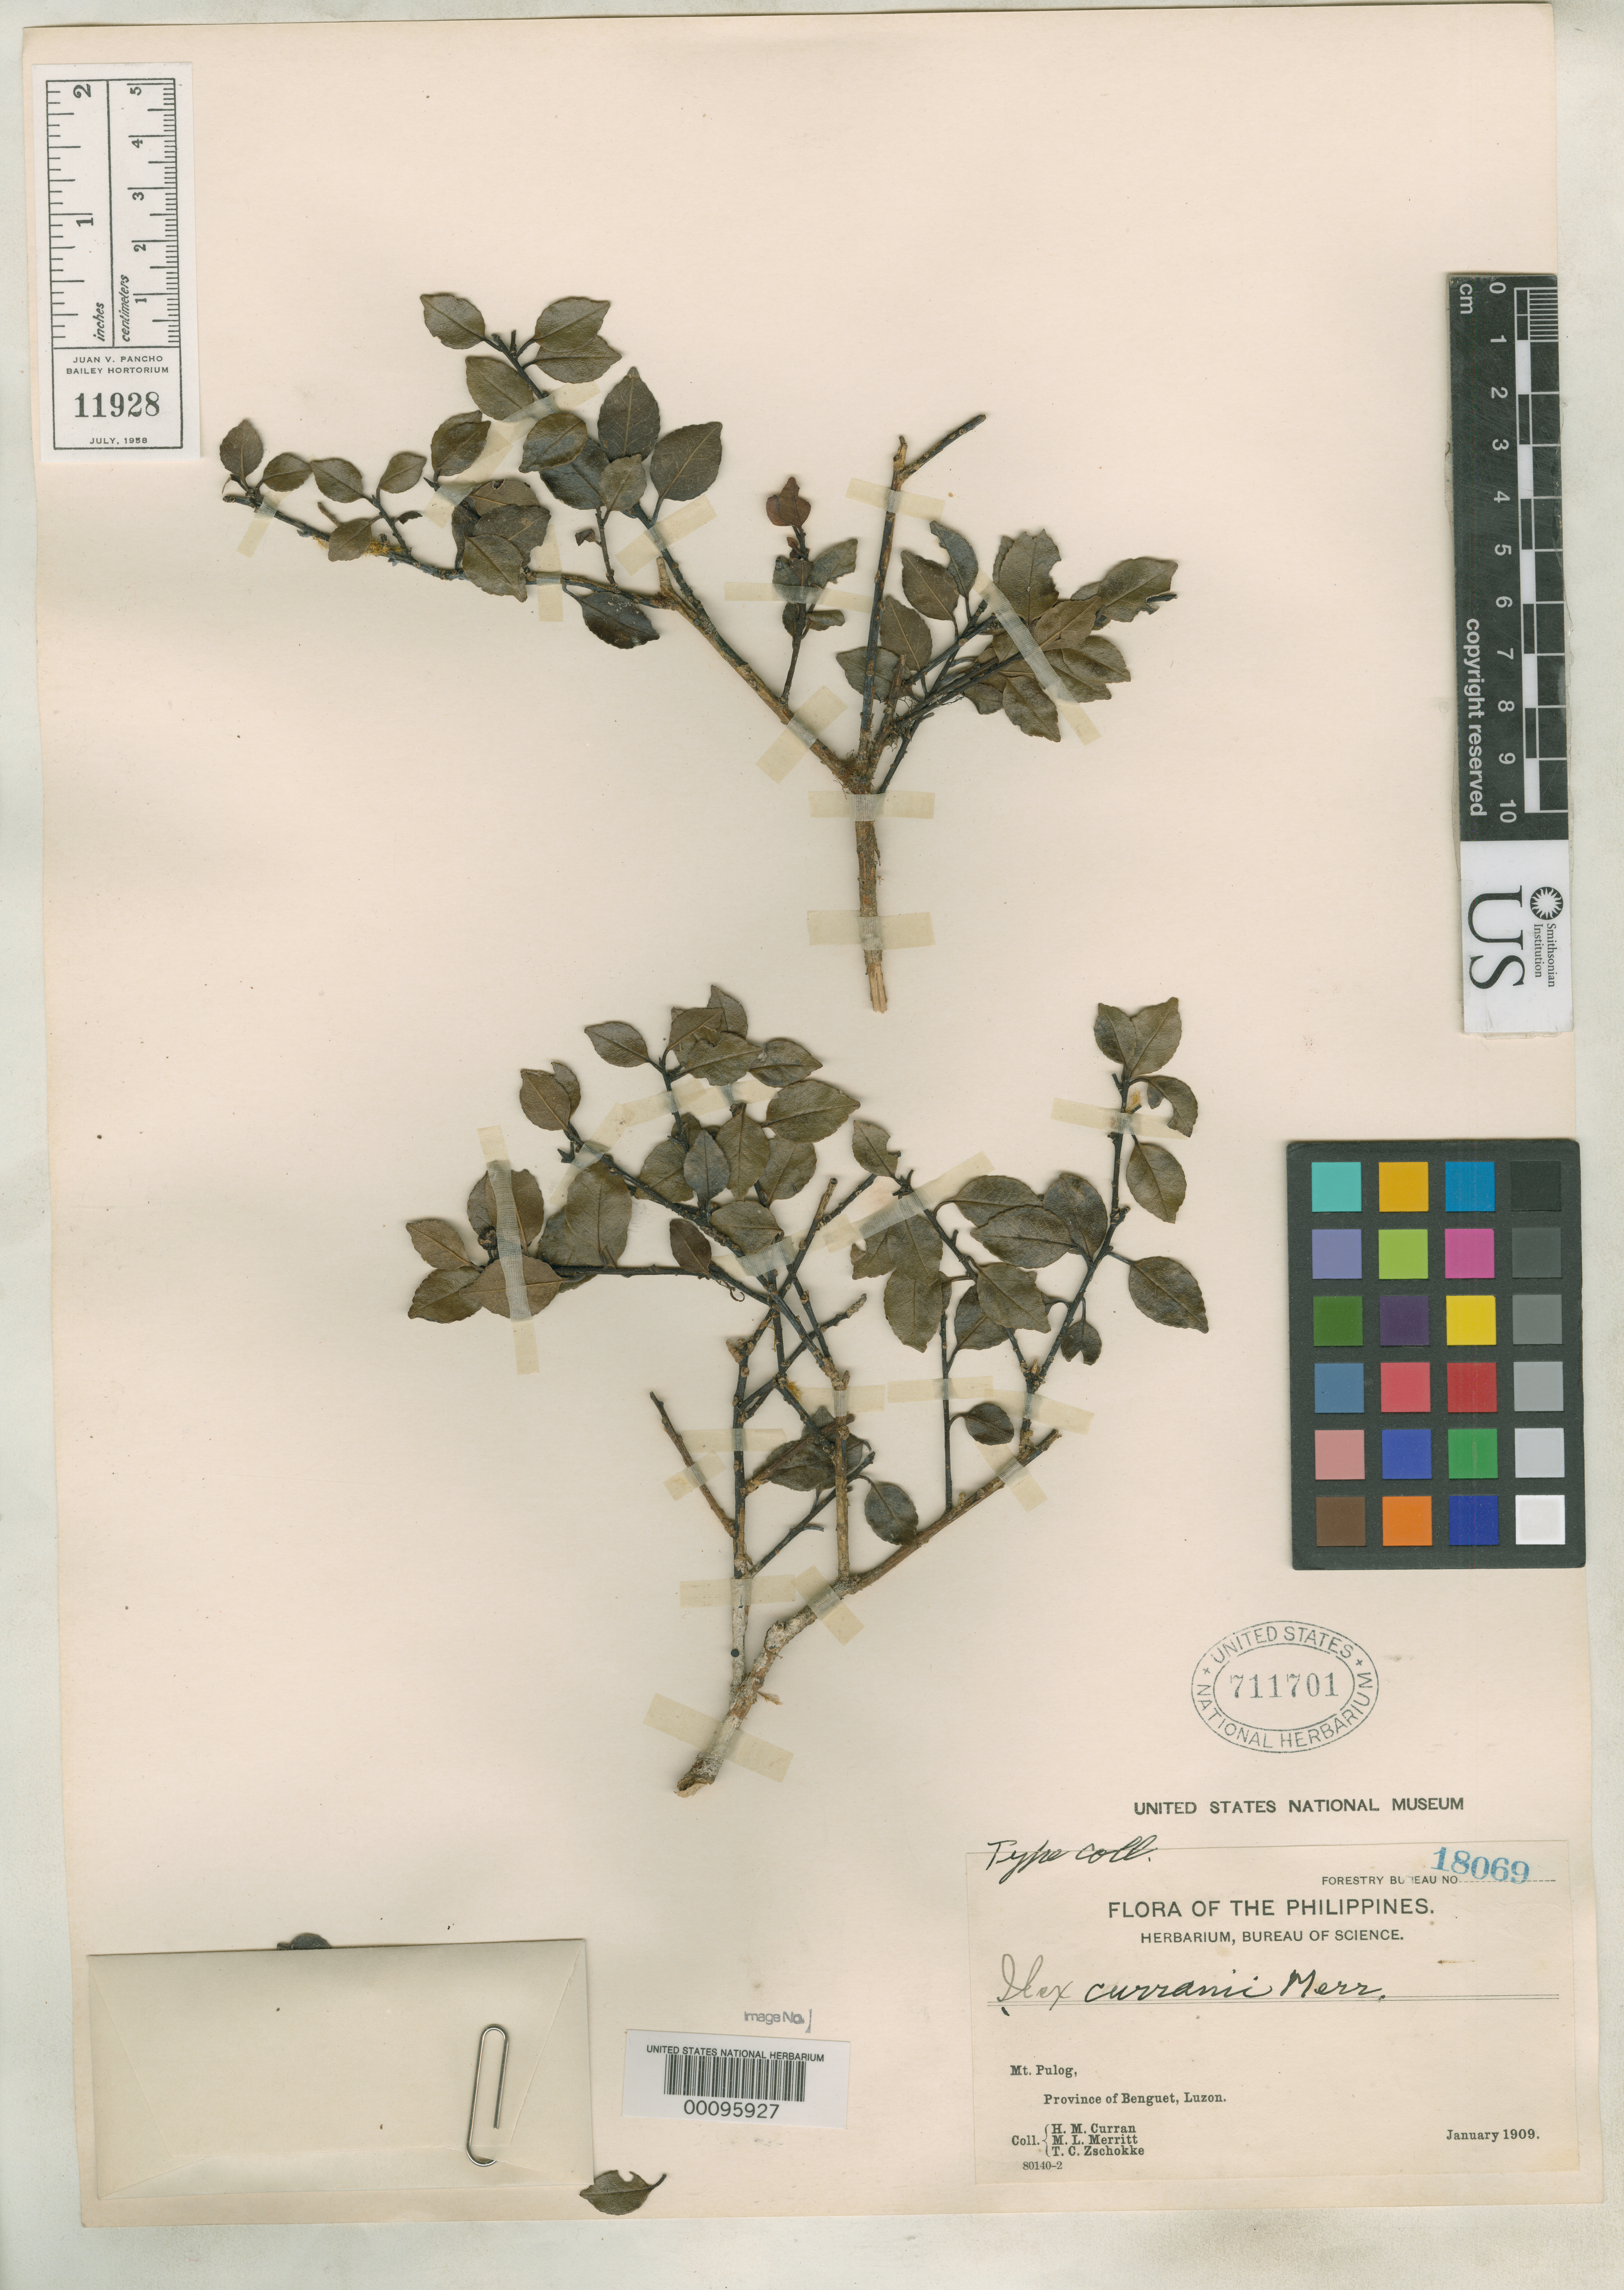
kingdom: Plantae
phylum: Tracheophyta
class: Magnoliopsida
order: Aquifoliales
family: Aquifoliaceae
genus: Ilex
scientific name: Ilex curranii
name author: Merr.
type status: Isotype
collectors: H. M. Curran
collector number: Bur. Sci. 18069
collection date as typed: Jan 1909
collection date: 1909-01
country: Philippines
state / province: Cordillera (Administrative Region)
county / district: Benguet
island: Luzon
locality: Mt. Pulog.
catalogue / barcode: US 711701